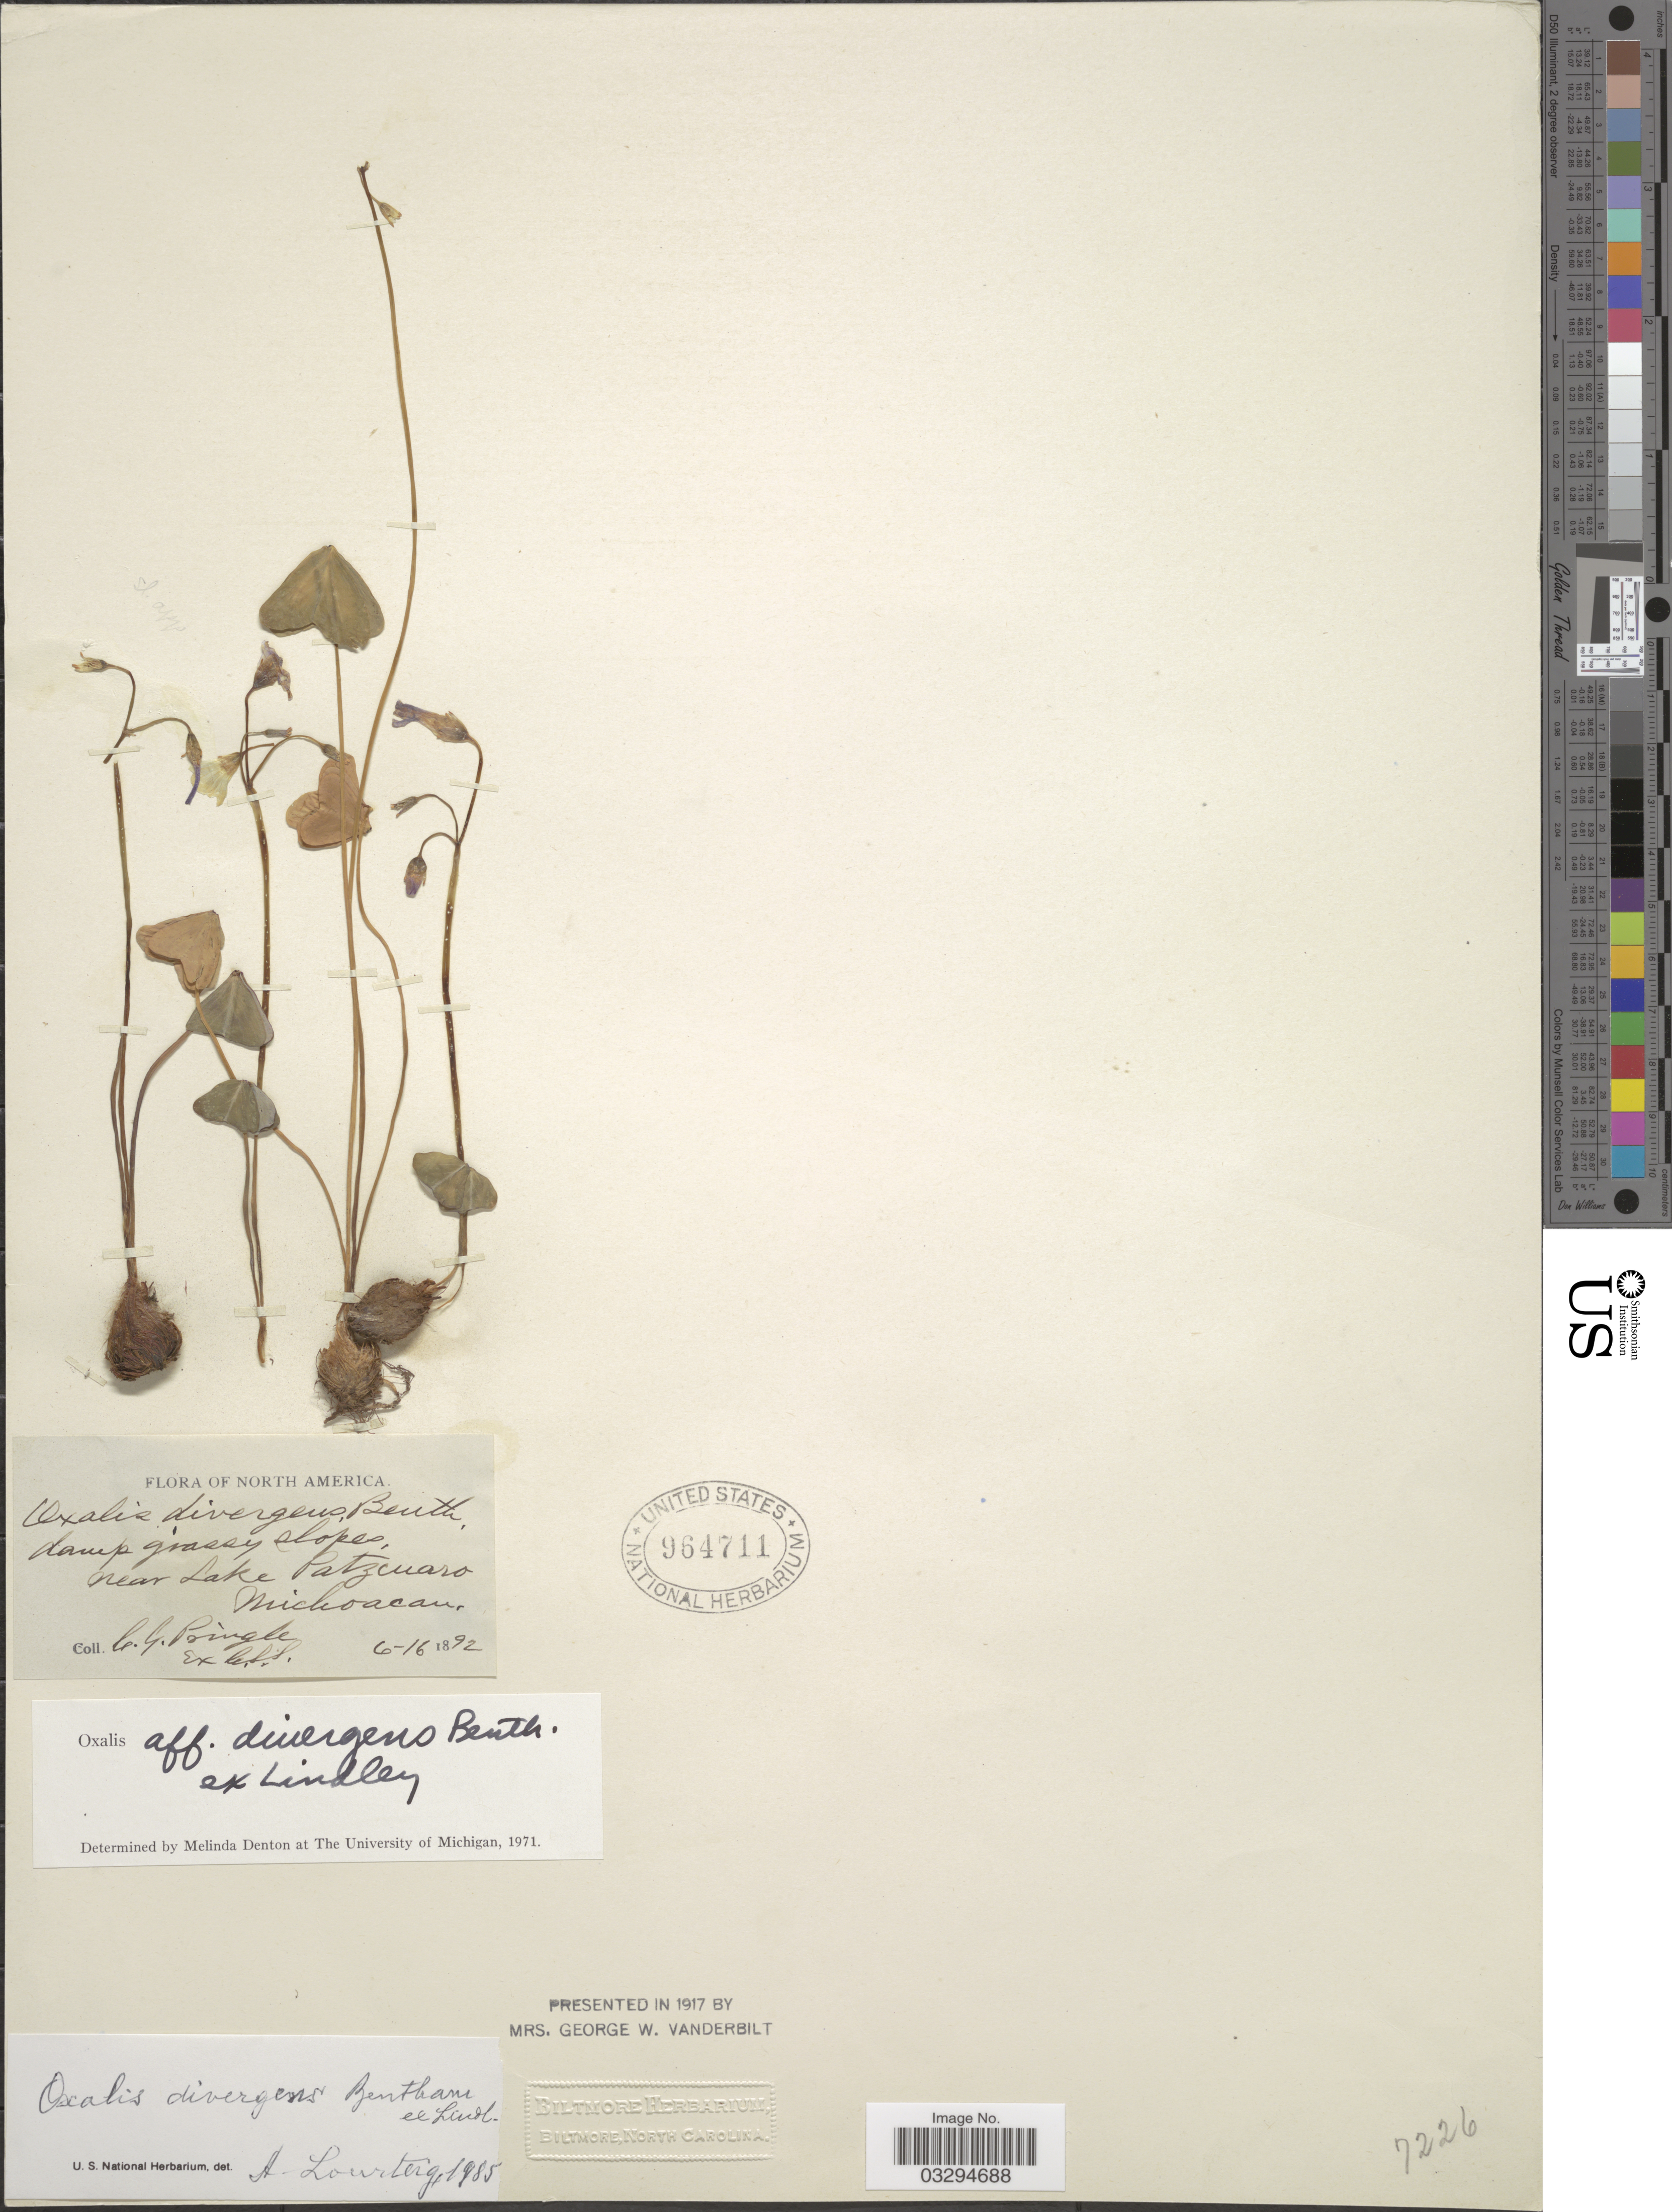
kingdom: Plantae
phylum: Tracheophyta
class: Magnoliopsida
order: Oxalidales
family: Oxalidaceae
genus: Oxalis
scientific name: Oxalis divergens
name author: Benth. ex Lindl.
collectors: C. G. Pringle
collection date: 1892-06-16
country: Mexico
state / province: Michoacán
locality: Near Lake Patzcuaro.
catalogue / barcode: US 964711